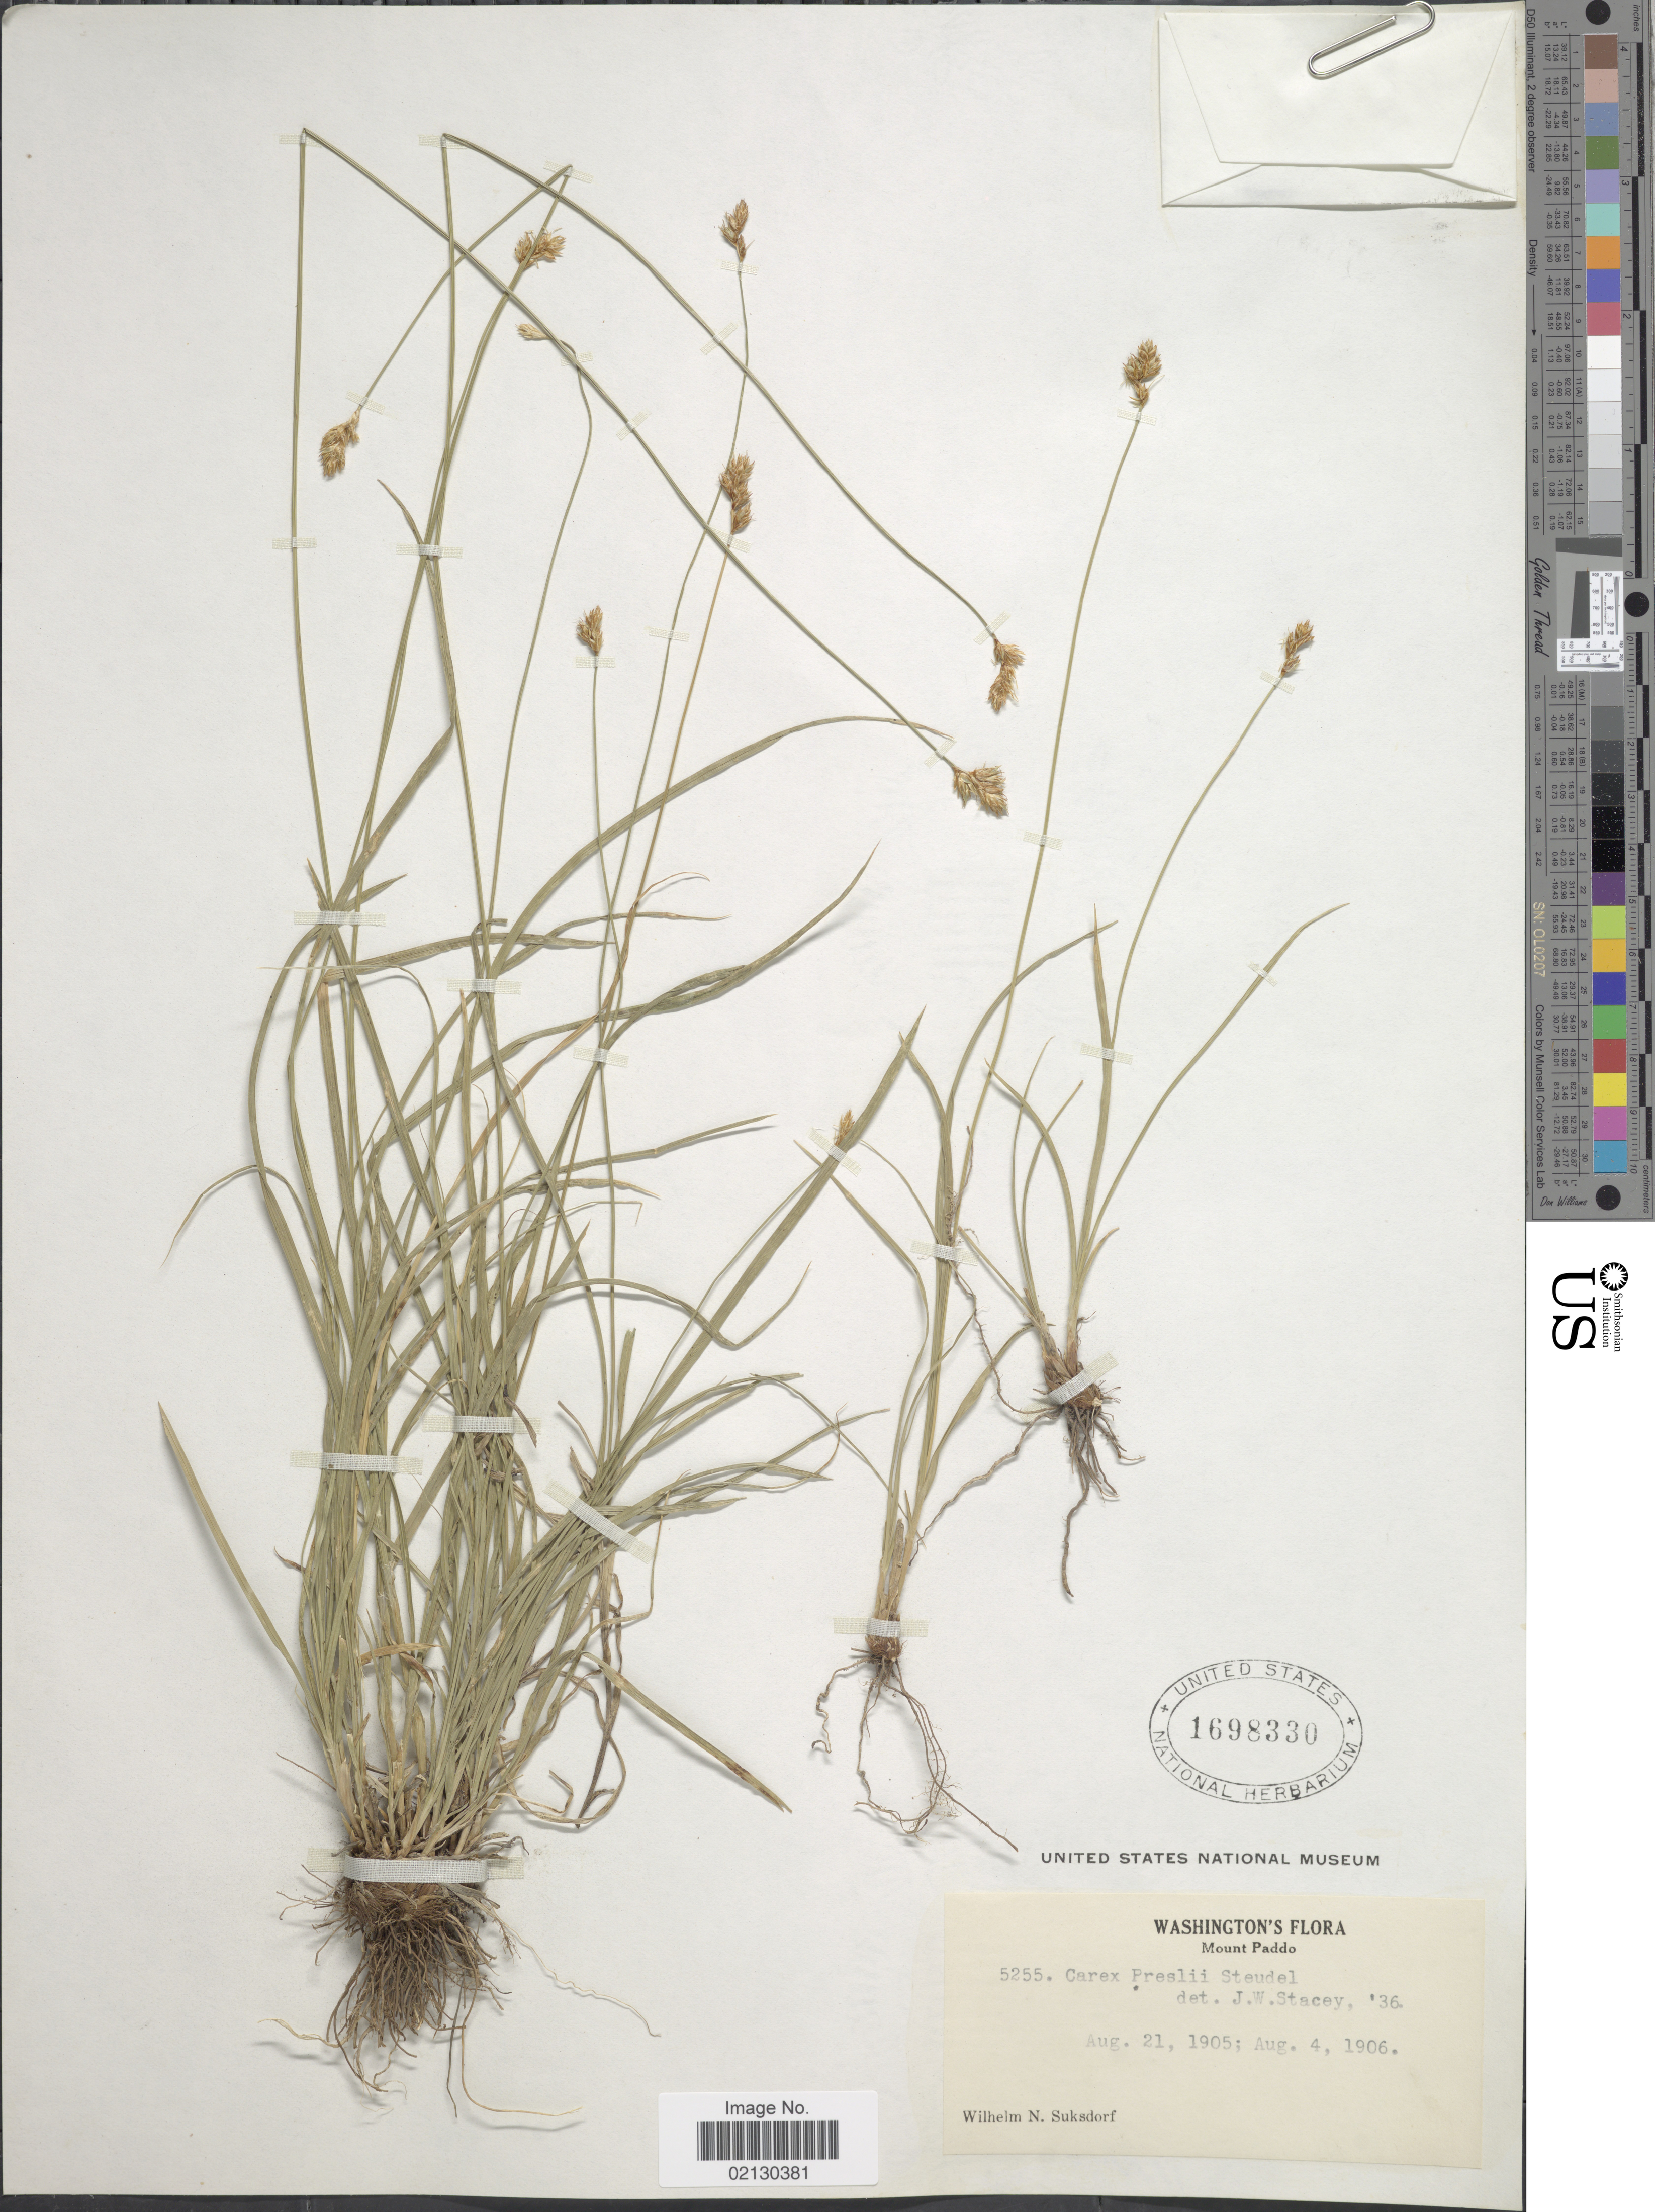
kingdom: Plantae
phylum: Tracheophyta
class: Liliopsida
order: Poales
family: Cyperaceae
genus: Carex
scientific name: Carex preslii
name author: Steud.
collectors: W. N. Suksdorf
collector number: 5255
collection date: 1905-08-04/1906-08-21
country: United States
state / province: Washington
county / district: Skamania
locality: Mount Paddo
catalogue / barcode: US 1698330